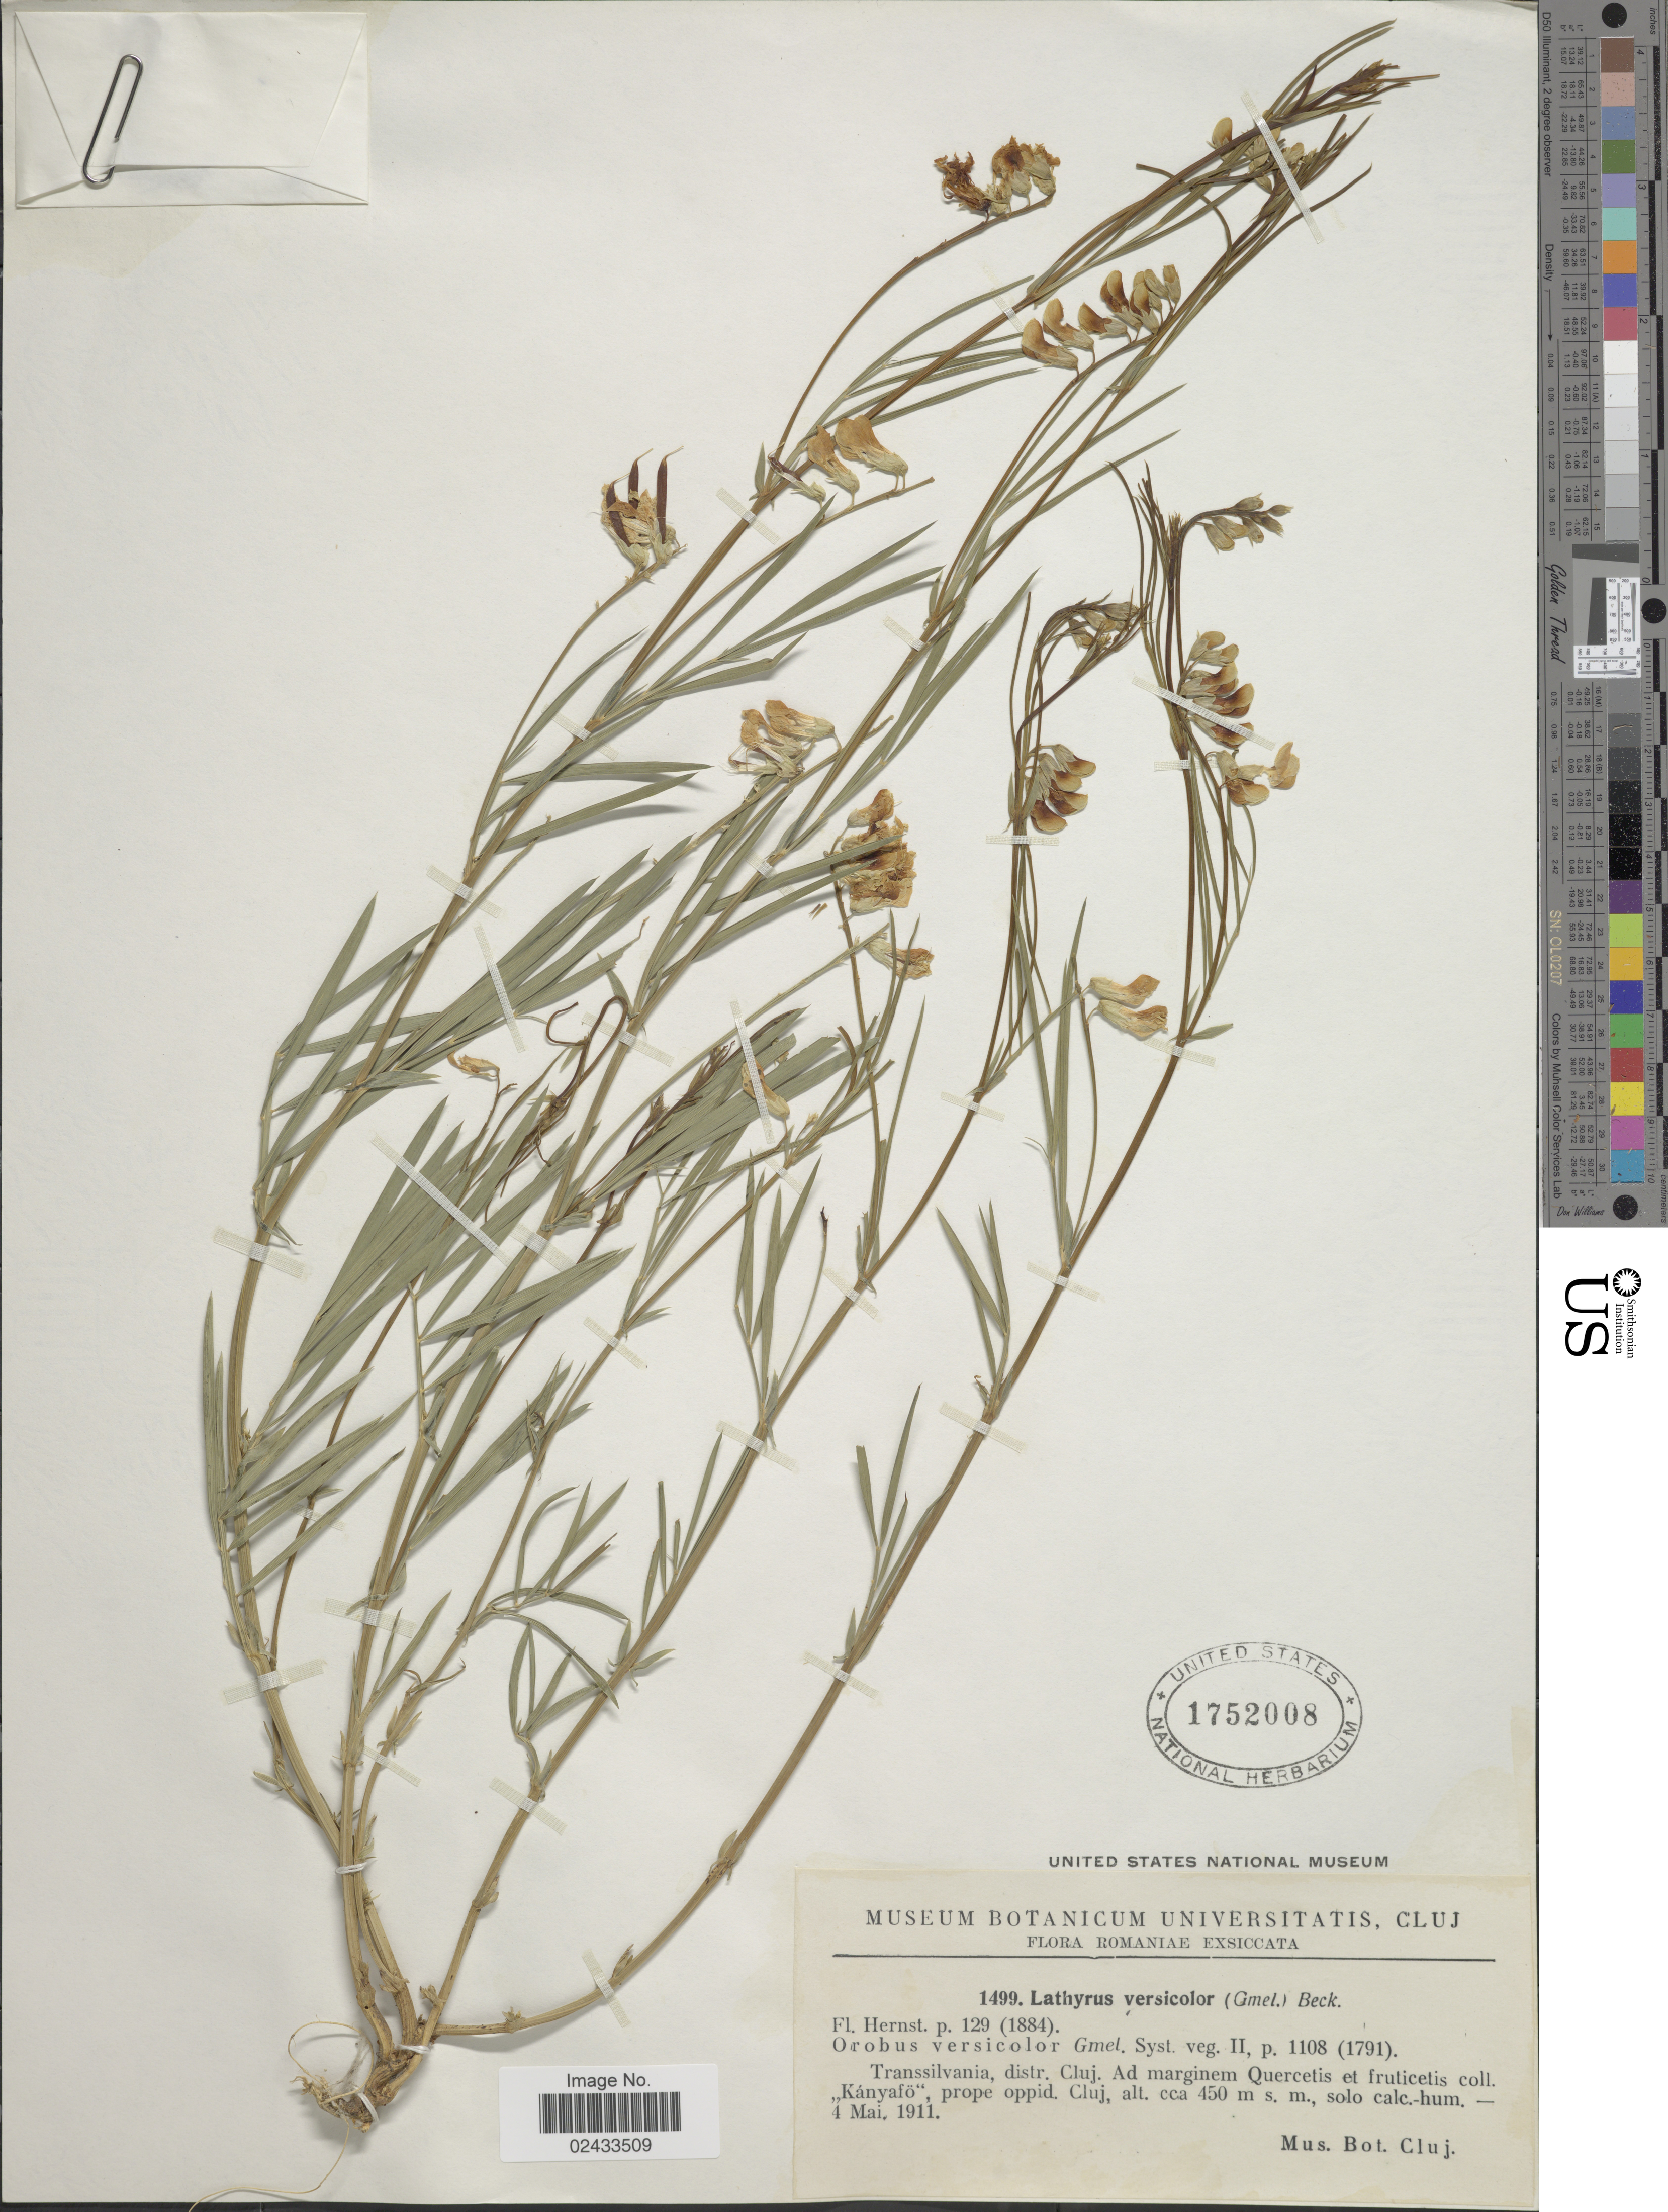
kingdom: Plantae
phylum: Tracheophyta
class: Magnoliopsida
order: Fabales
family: Fabaceae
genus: Lathyrus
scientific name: Lathyrus pannonicus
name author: (Jacq.) Garcke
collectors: ex Mus. Bot. Cluj.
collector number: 1499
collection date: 1911-05-04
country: Romania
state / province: Cluj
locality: Transsilvania, distr. Cluj. Ad Marginem Quercetis et fruticetis coll. Kanyafo, prope oppid. Cluj. Romaniae.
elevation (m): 450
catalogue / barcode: US 1752008